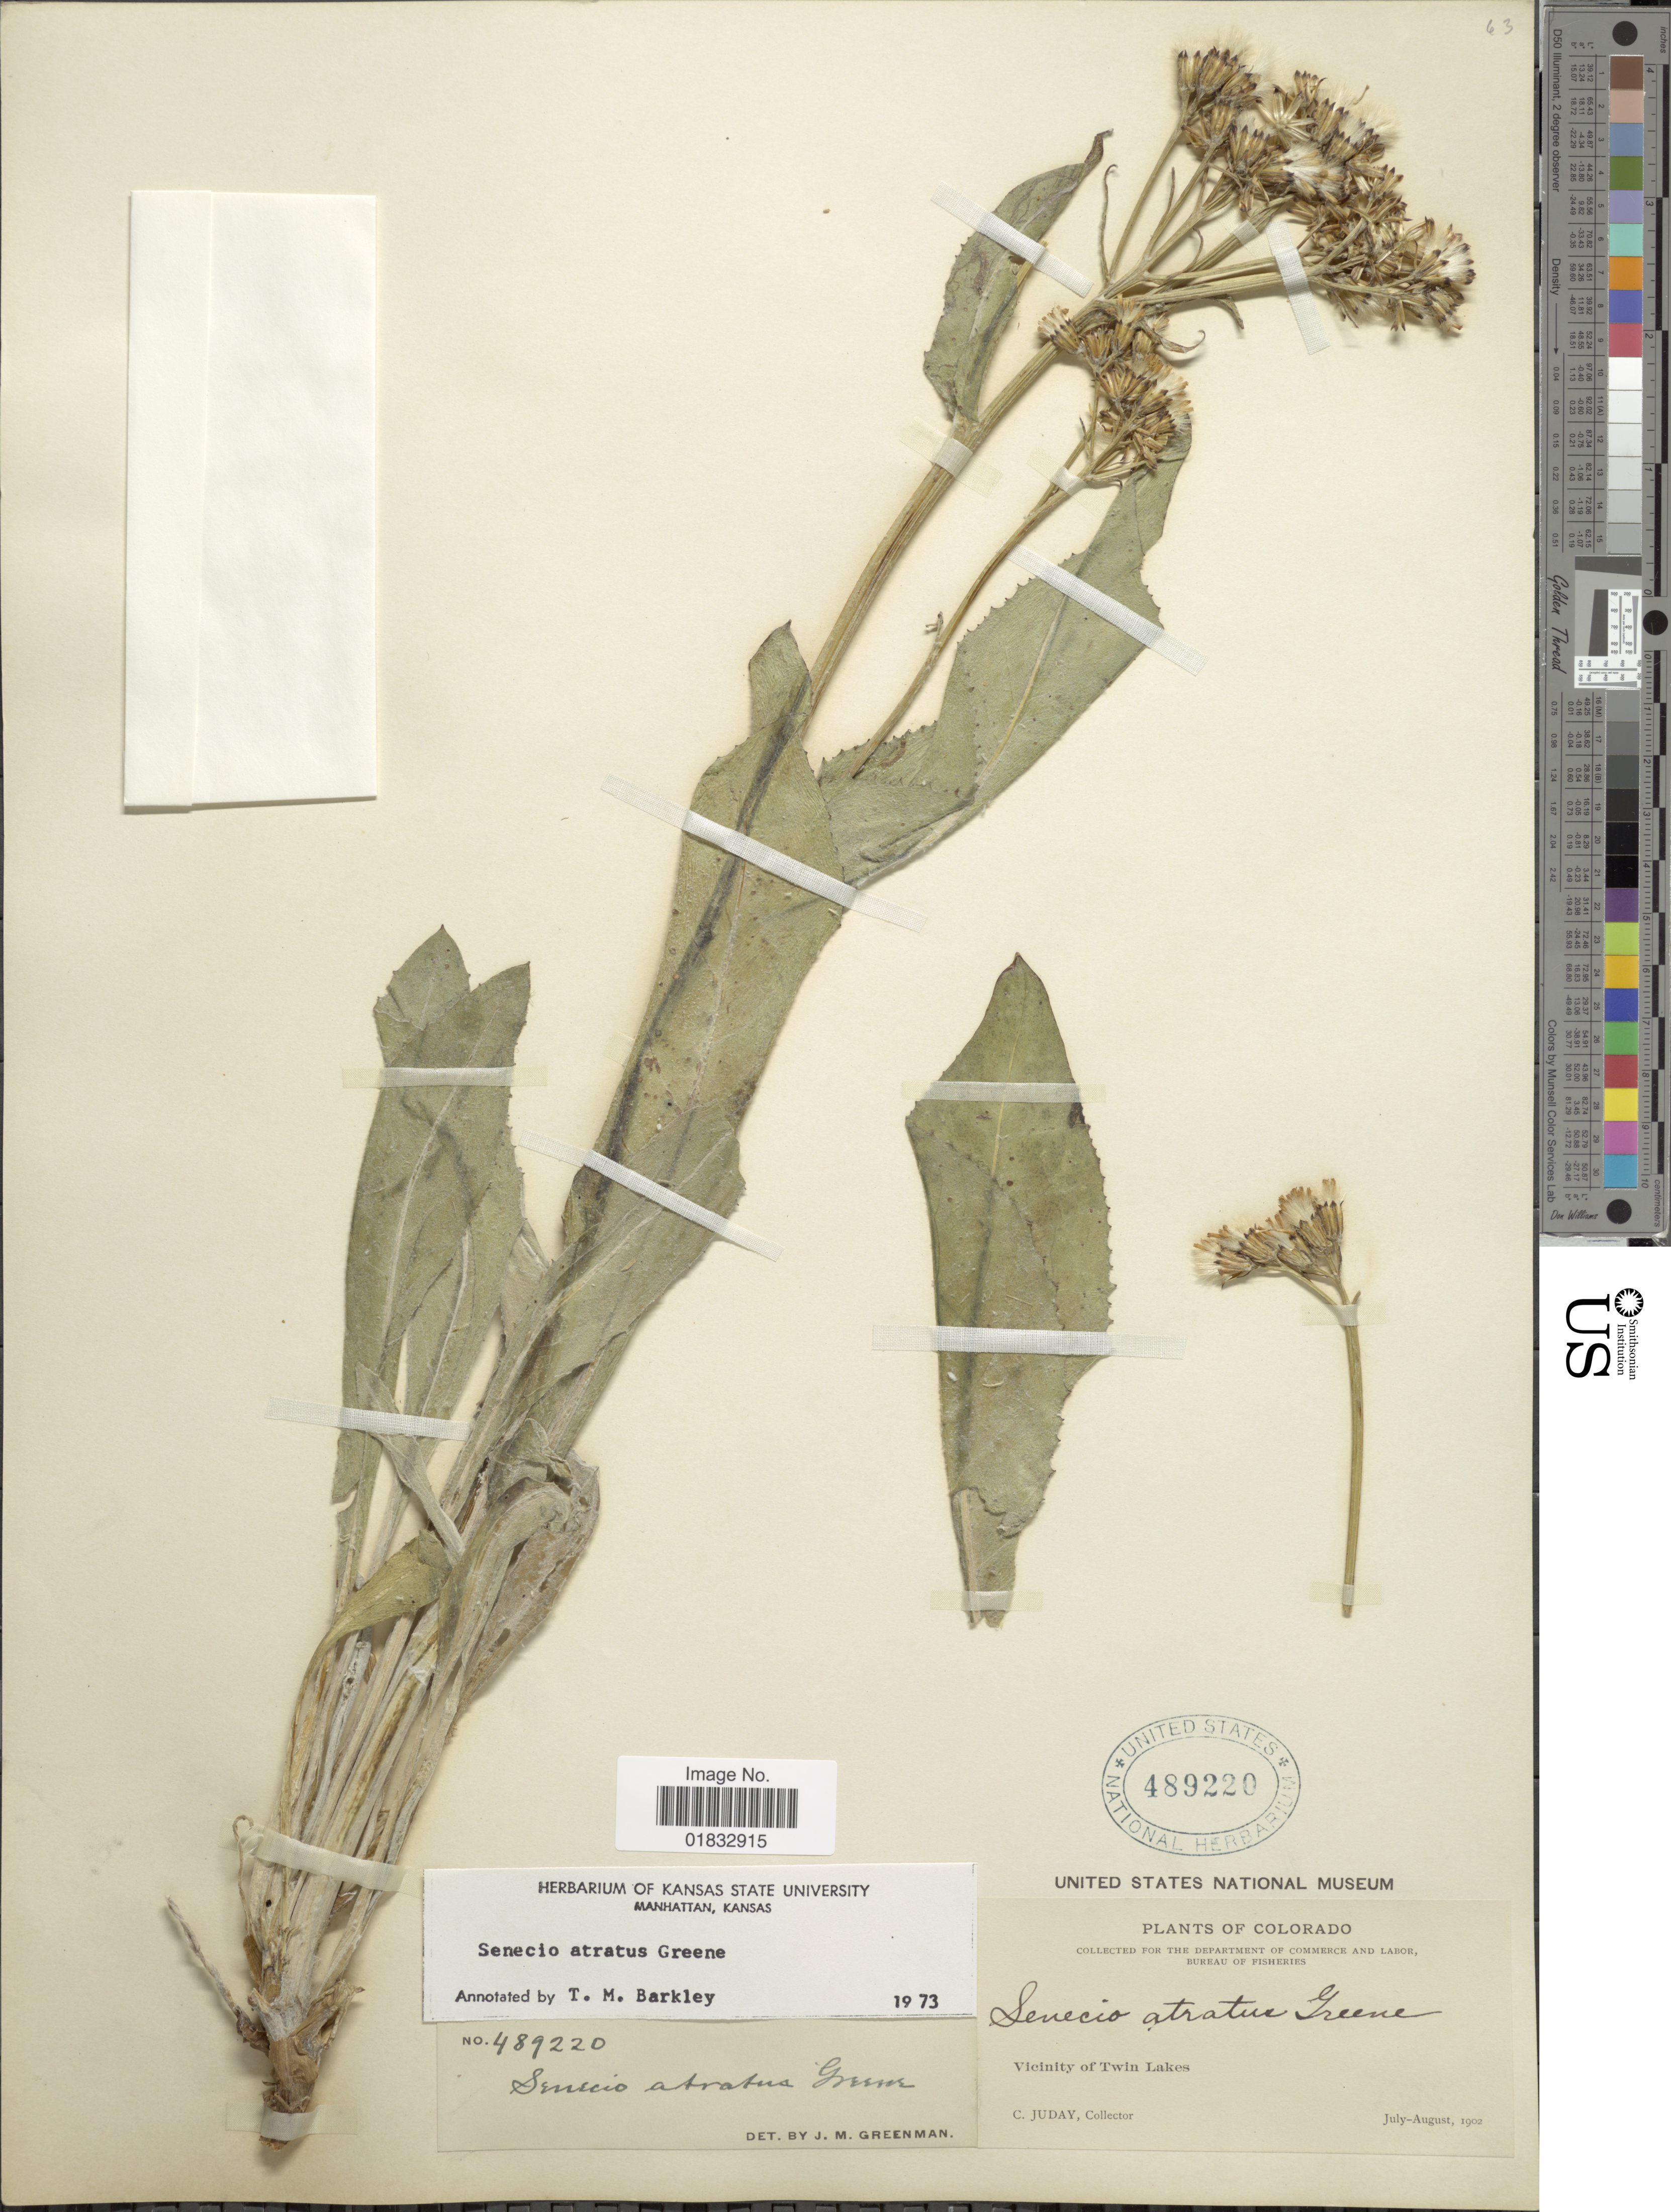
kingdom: Plantae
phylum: Tracheophyta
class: Magnoliopsida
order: Asterales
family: Asteraceae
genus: Senecio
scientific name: Senecio atratus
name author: Greene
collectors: C. Juday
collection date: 1902-07/1902-08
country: United States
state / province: Colorado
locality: Vicinity of Twin Lakes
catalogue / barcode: US 489220